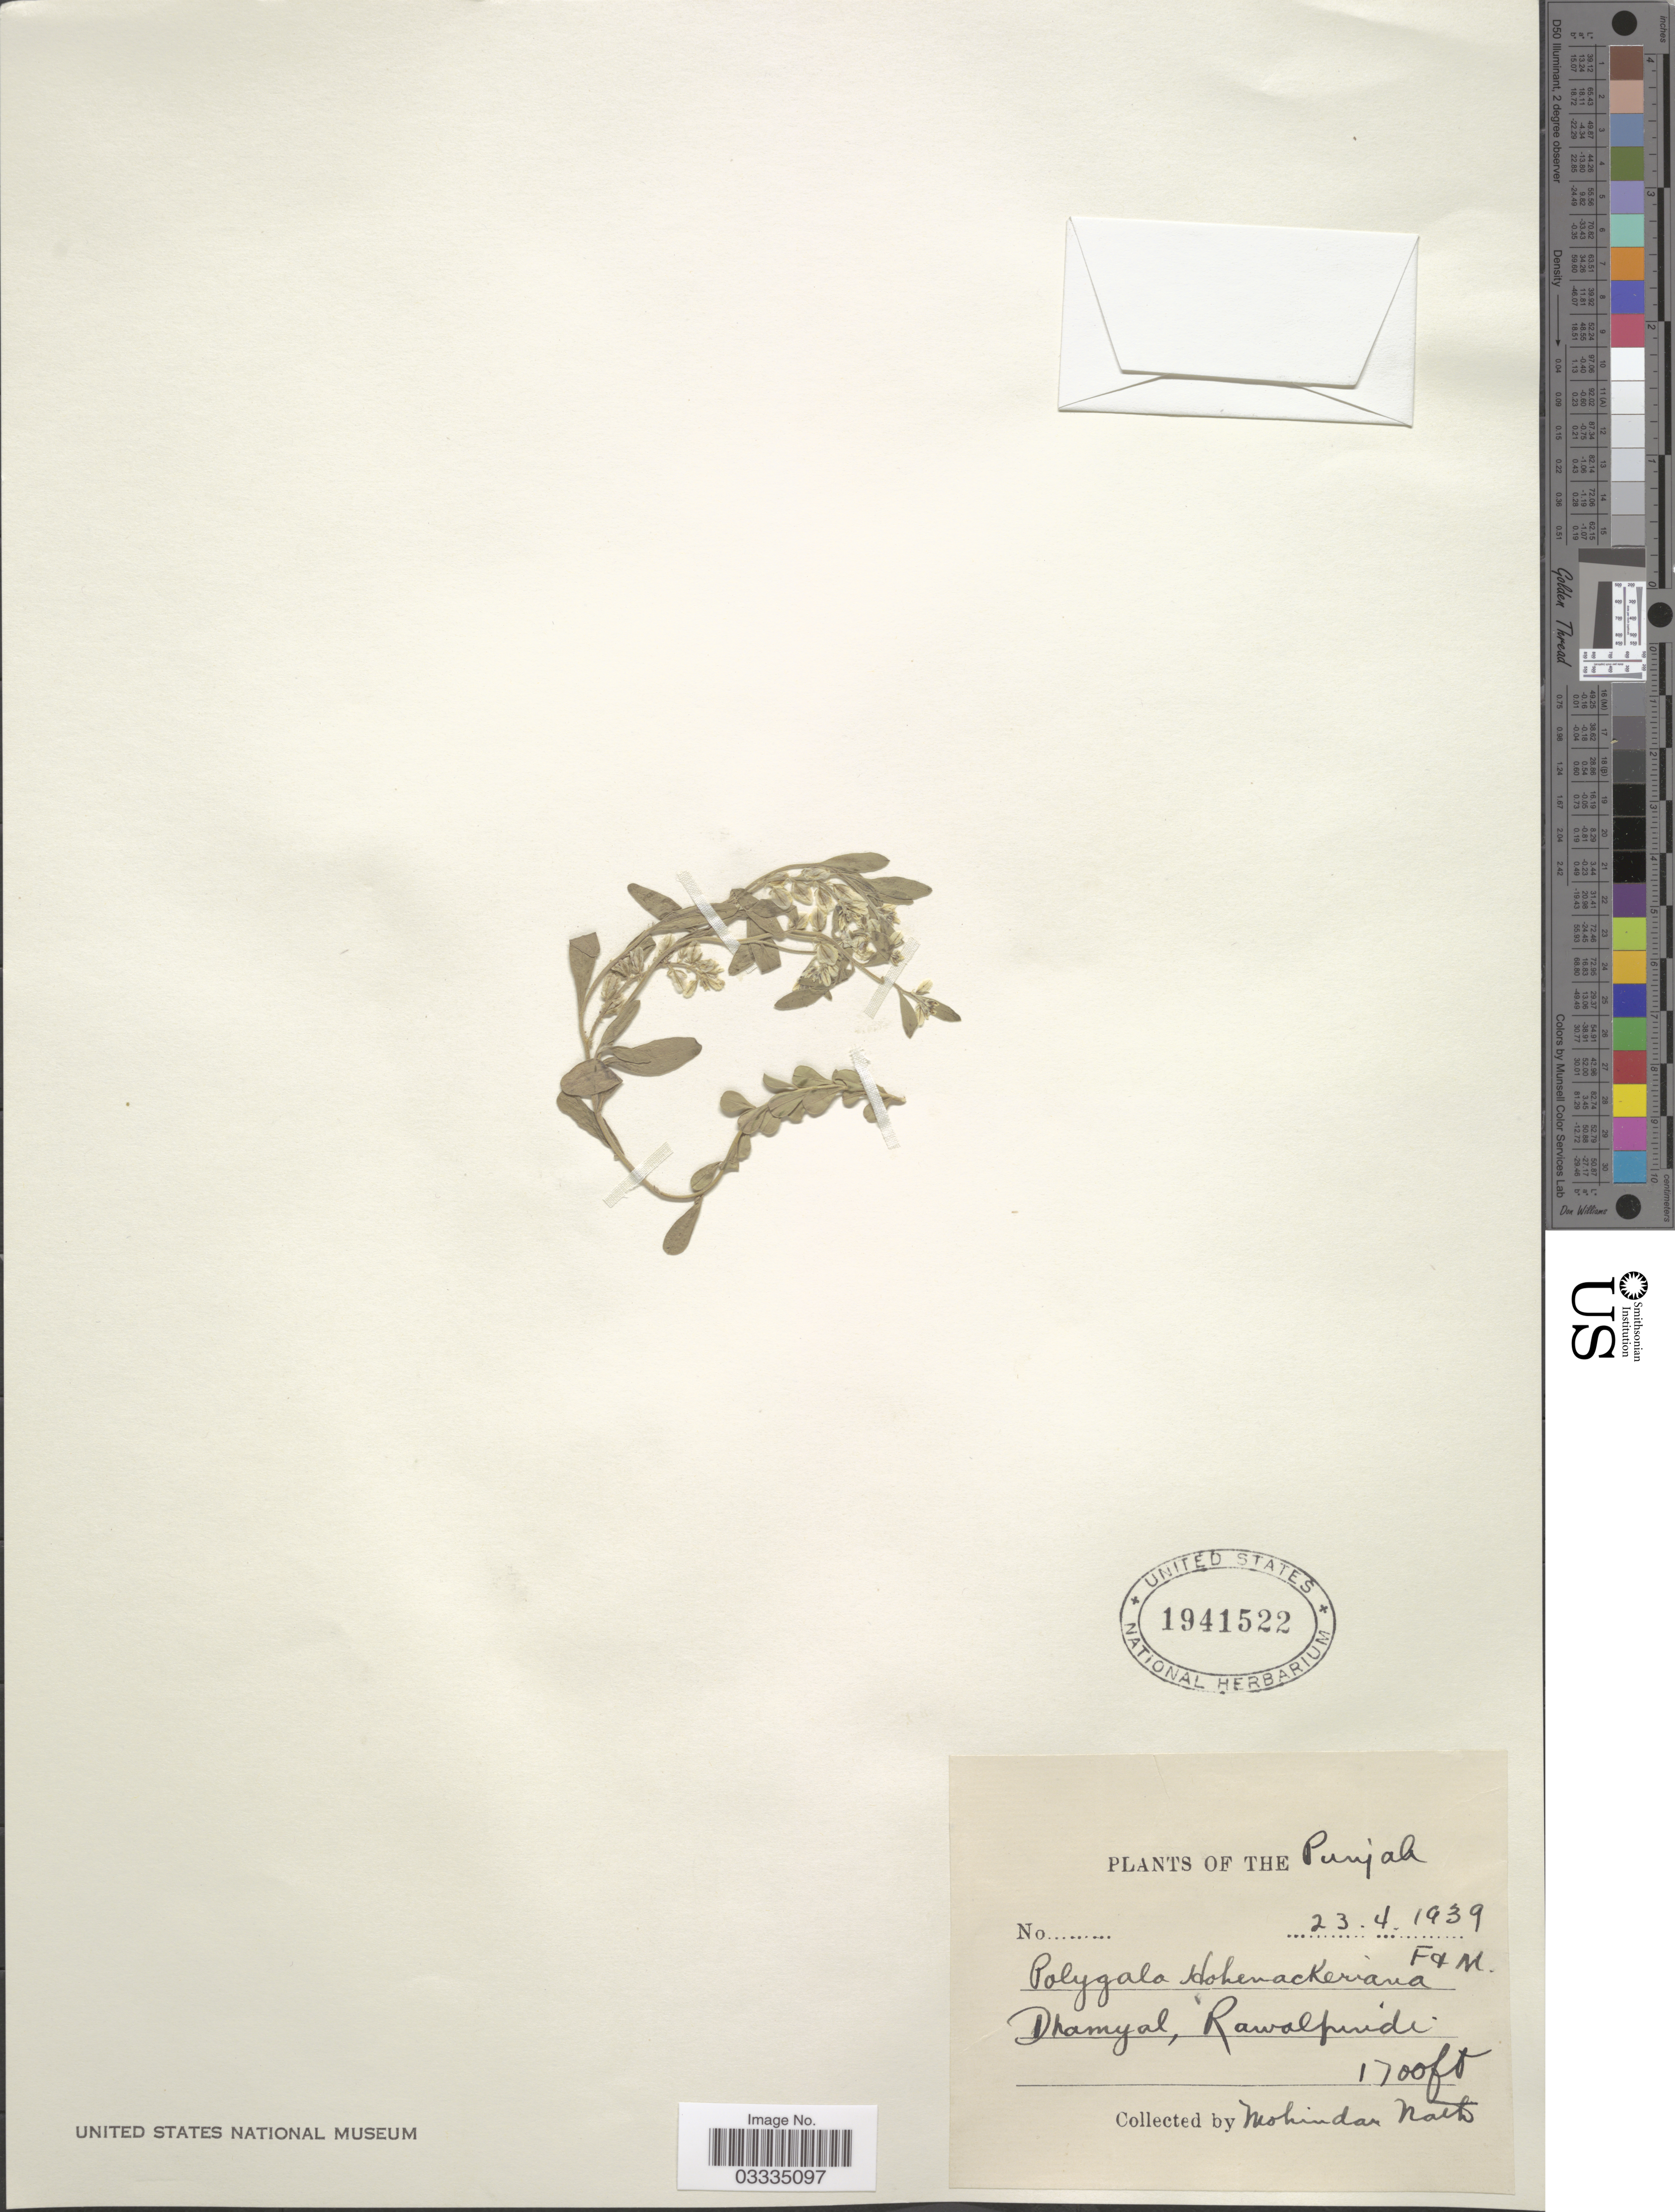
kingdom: Plantae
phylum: Tracheophyta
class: Magnoliopsida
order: Fabales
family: Polygalaceae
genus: Polygala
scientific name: Polygala hohenackerana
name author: Fisch.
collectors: M. Nath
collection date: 1939-04-23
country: Pakistan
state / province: Punjab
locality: Dhamyal, Rawalpindi.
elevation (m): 518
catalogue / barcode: US 1941522